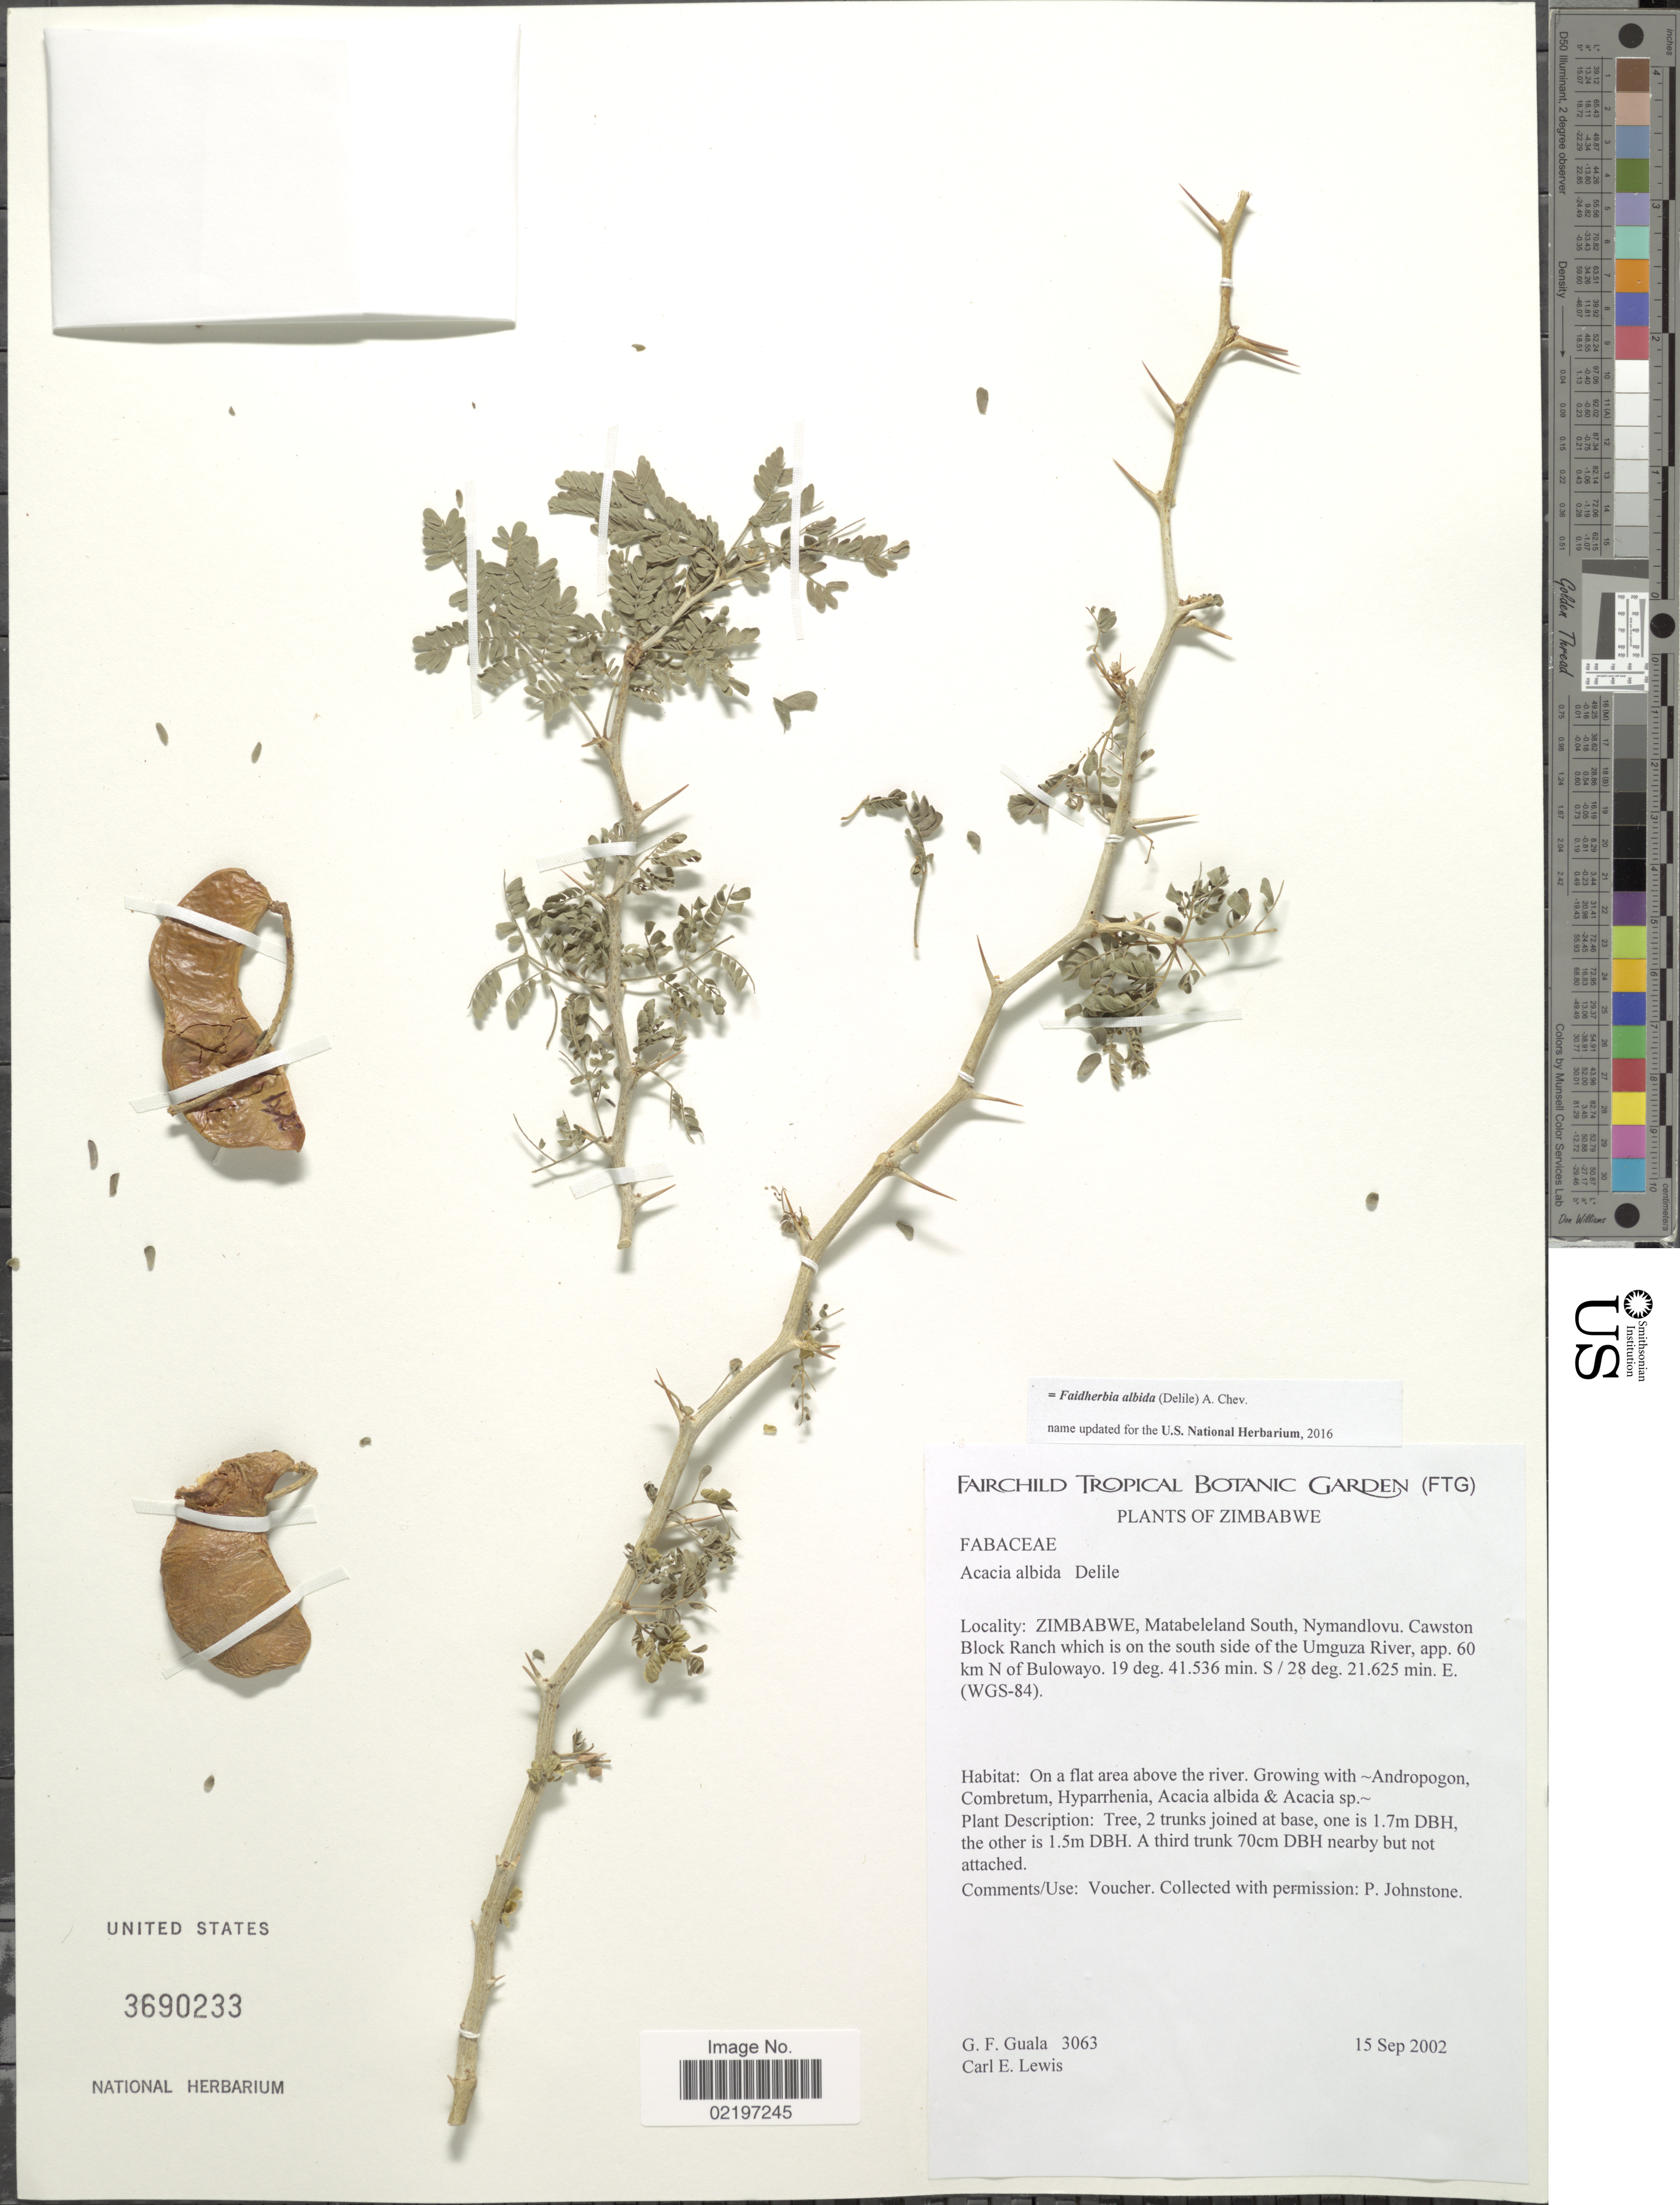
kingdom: Plantae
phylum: Tracheophyta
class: Magnoliopsida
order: Fabales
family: Fabaceae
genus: Faidherbia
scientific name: Faidherbia albida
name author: (Delile) A. Chev.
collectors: G. Guala & C. Lewis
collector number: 3063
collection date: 2002-09-15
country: Zimbabwe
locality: Zimbabwe, Matabeleland South, Nymandlovu, Cawston Block Ranch which is on the south side of the Umguza River, app. 60 km N of Bulowayo, (WGS-84)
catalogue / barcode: US 3690233